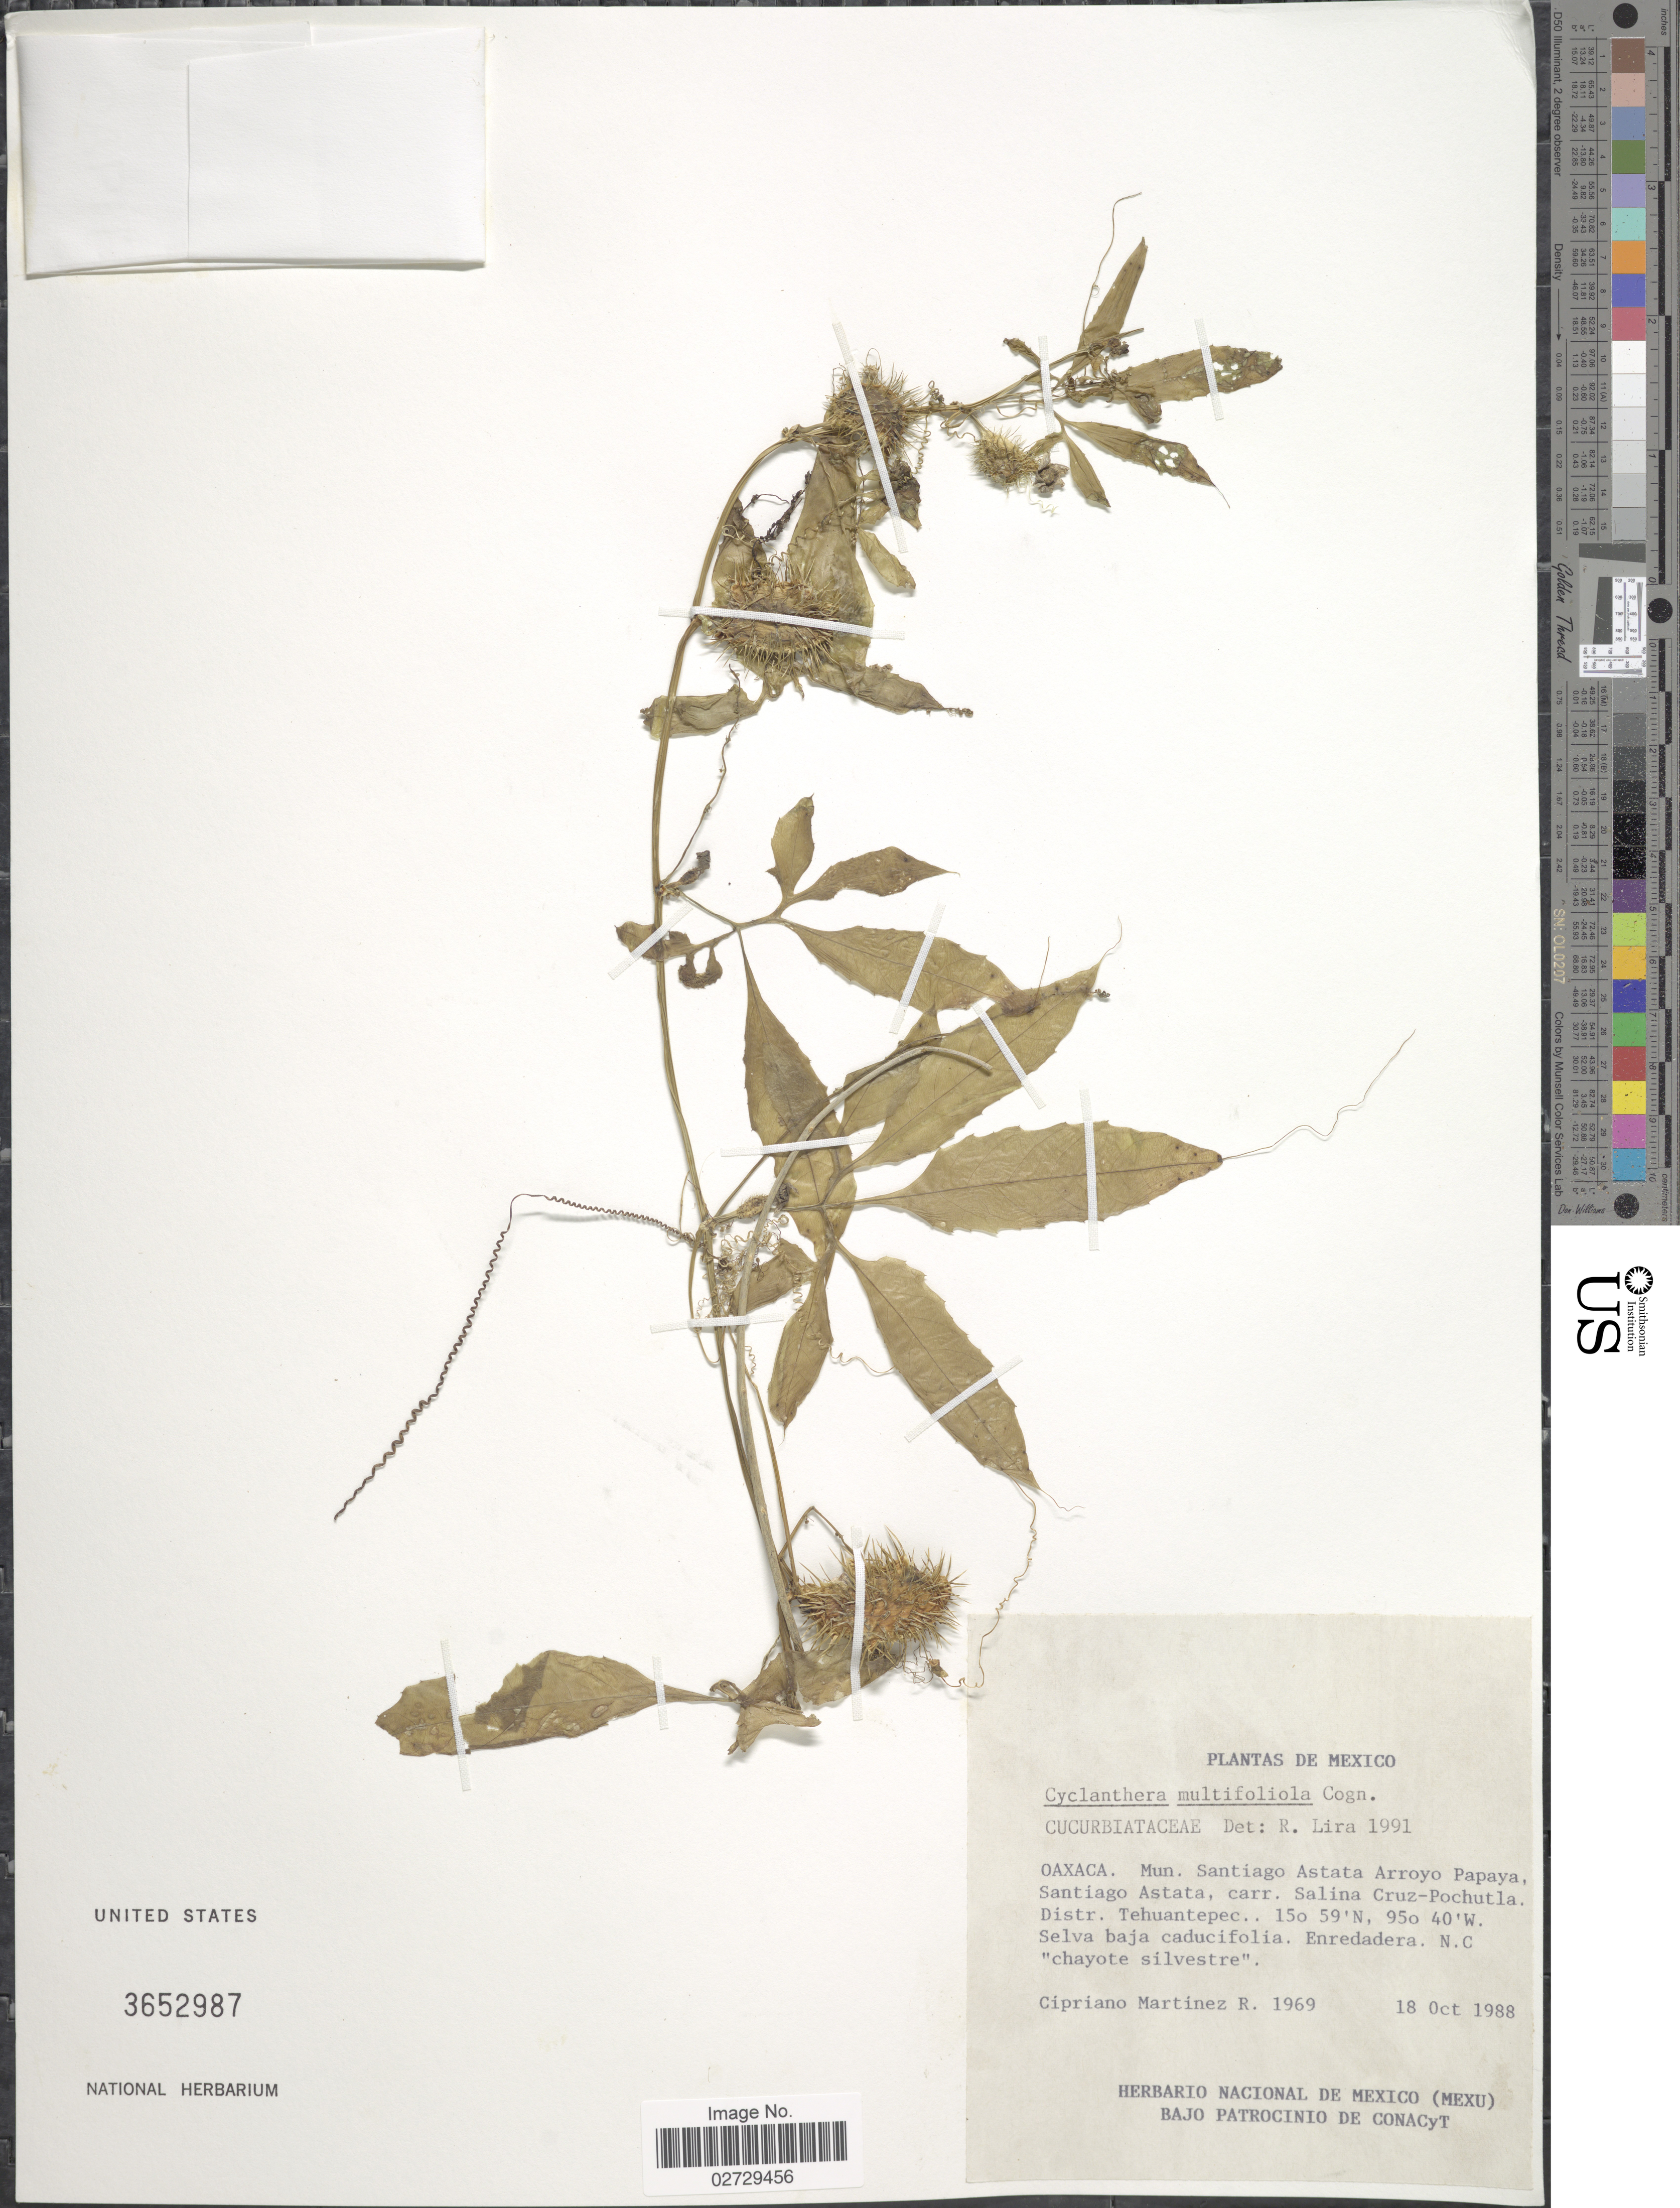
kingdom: Plantae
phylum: Tracheophyta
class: Magnoliopsida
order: Cucurbitales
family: Cucurbitaceae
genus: Cyclanthera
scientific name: Cyclanthera multifoliolata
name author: Cogn.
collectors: C. Martínez R.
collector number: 1969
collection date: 1988-10-18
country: Mexico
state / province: Oaxaca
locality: Mun. Santiago Astata Arroyo Papaya, Santiago Astata, carr. Salina Cruz-Pochutla. Distr. Tehuantepec.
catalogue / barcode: US 3652987